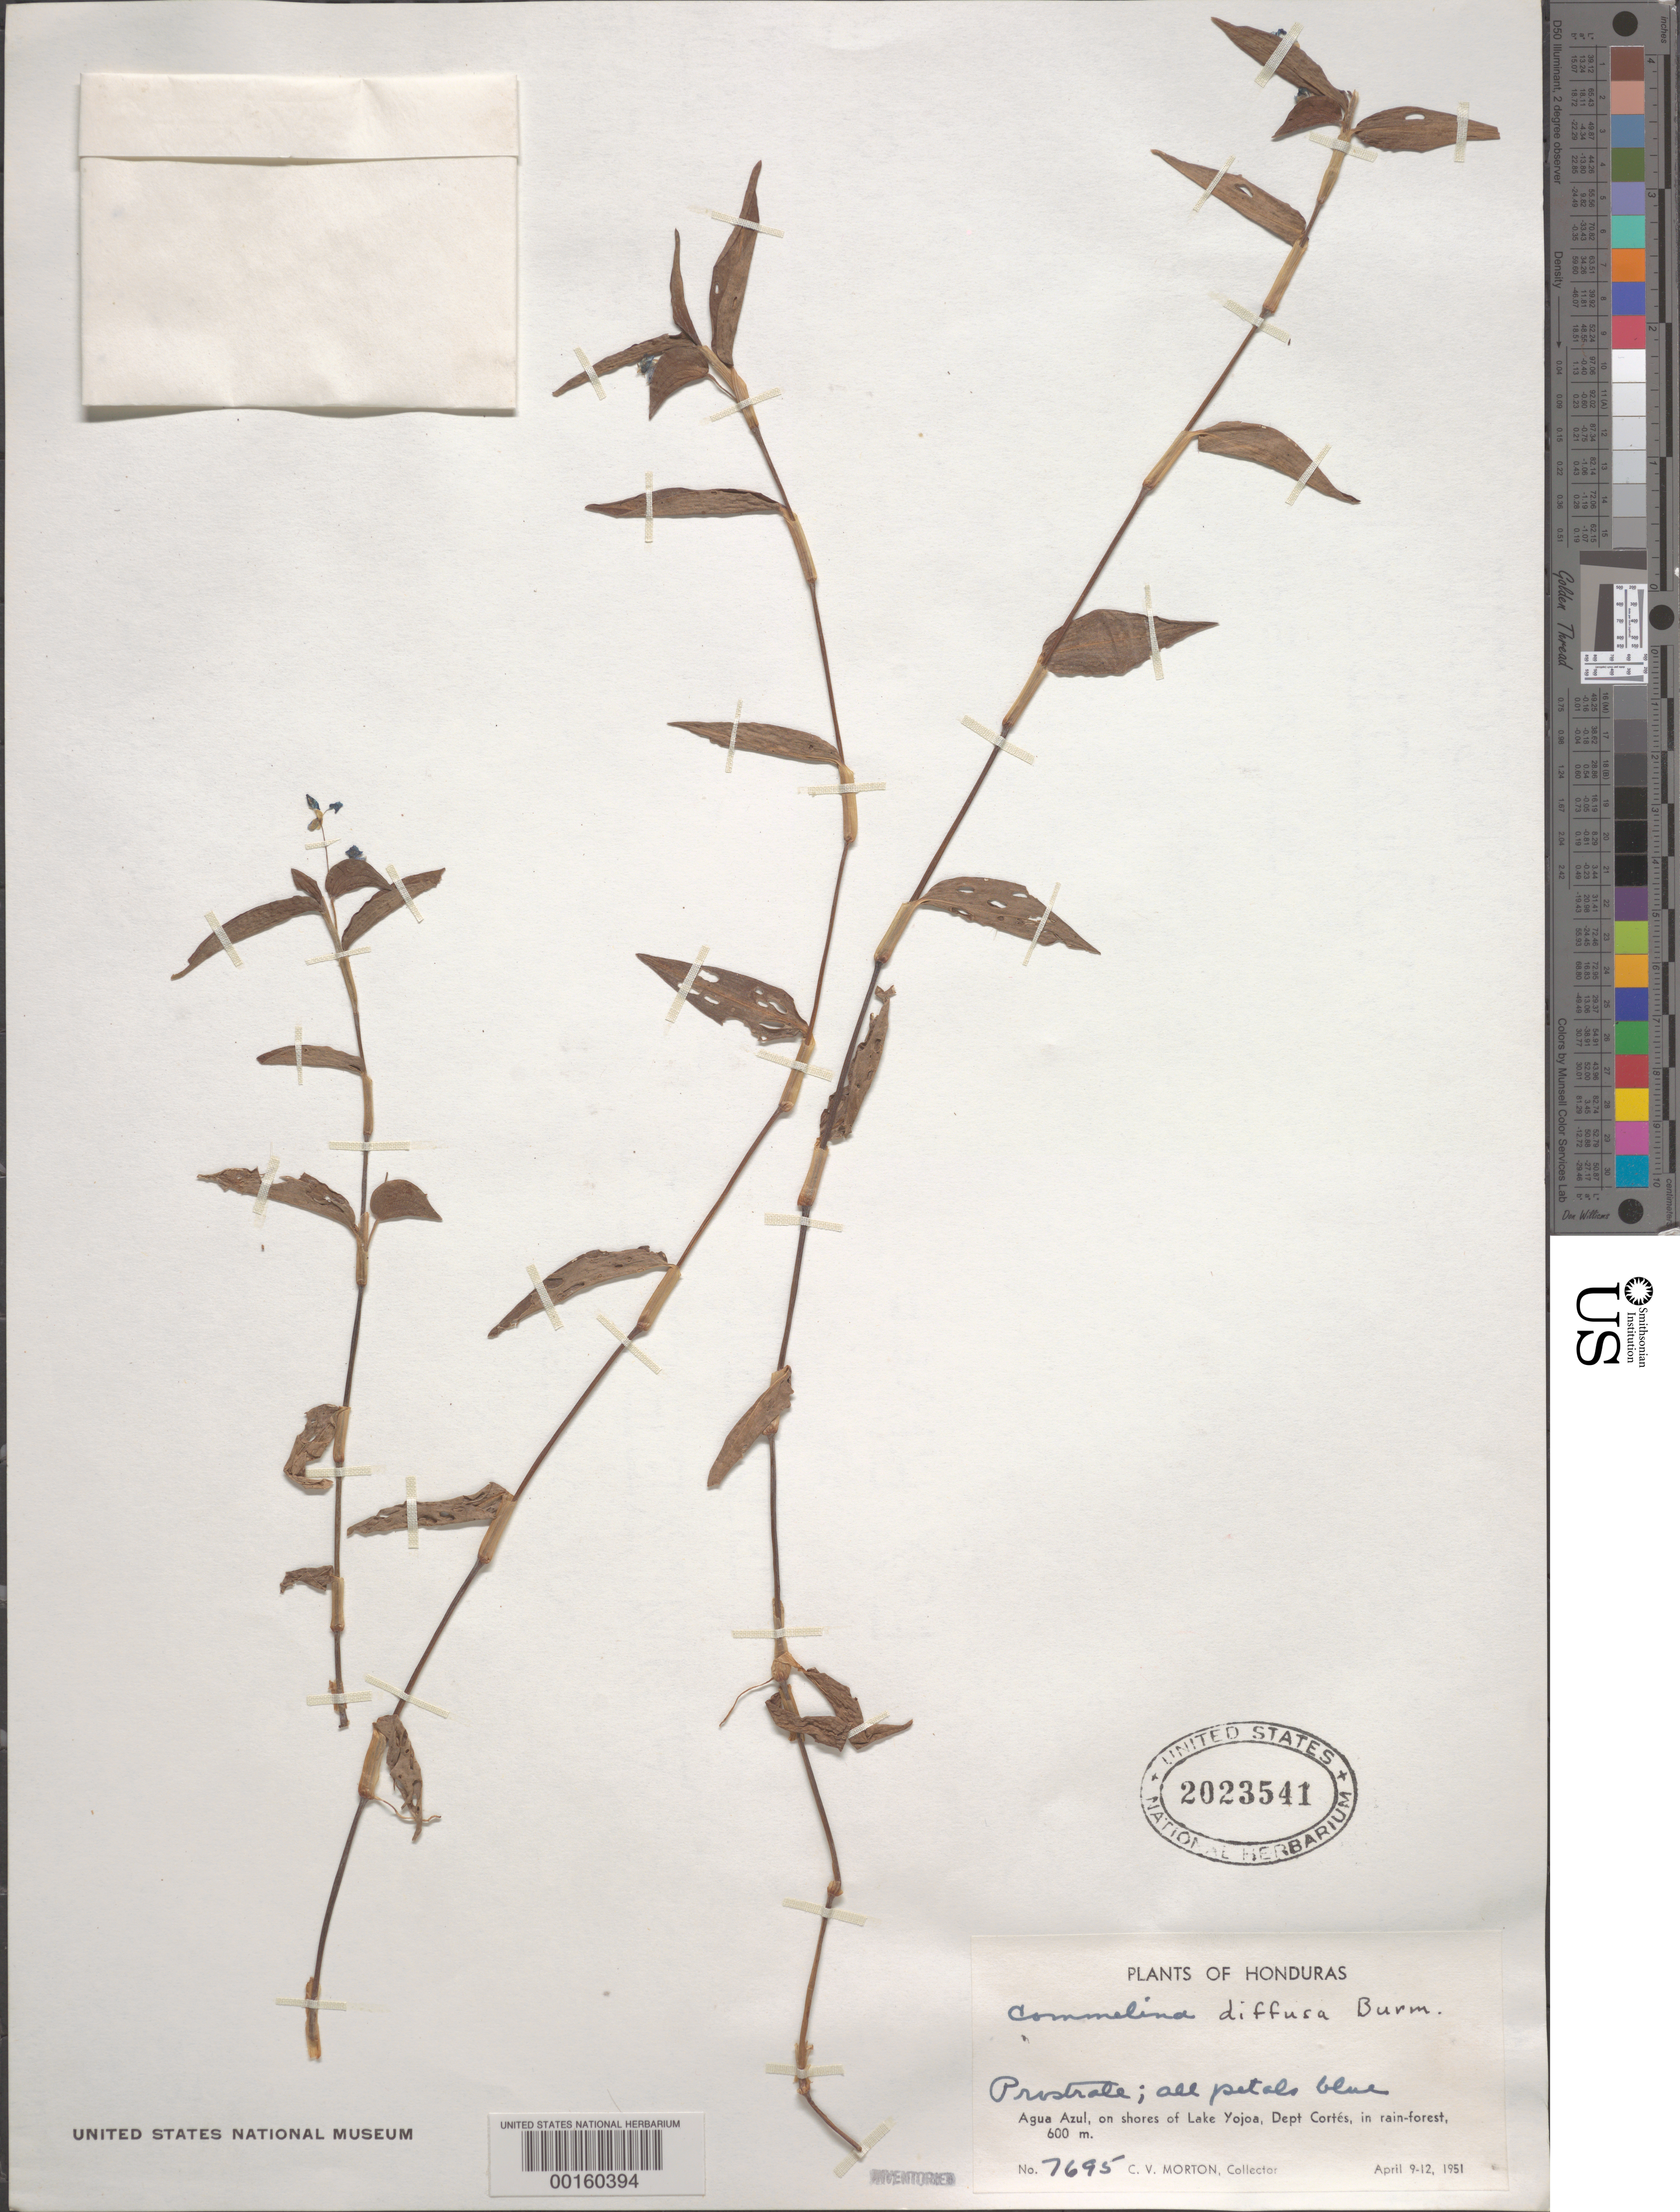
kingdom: Plantae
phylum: Tracheophyta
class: Liliopsida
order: Commelinales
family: Commelinaceae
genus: Commelina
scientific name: Commelina diffusa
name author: Burm. f.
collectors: C. V. Morton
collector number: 7695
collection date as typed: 09 Apr 1951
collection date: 1951-04-09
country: Honduras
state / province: Cortés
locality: Agua Azul, on shores of Lake Yojoa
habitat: Rain forest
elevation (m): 600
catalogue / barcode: US 2023541